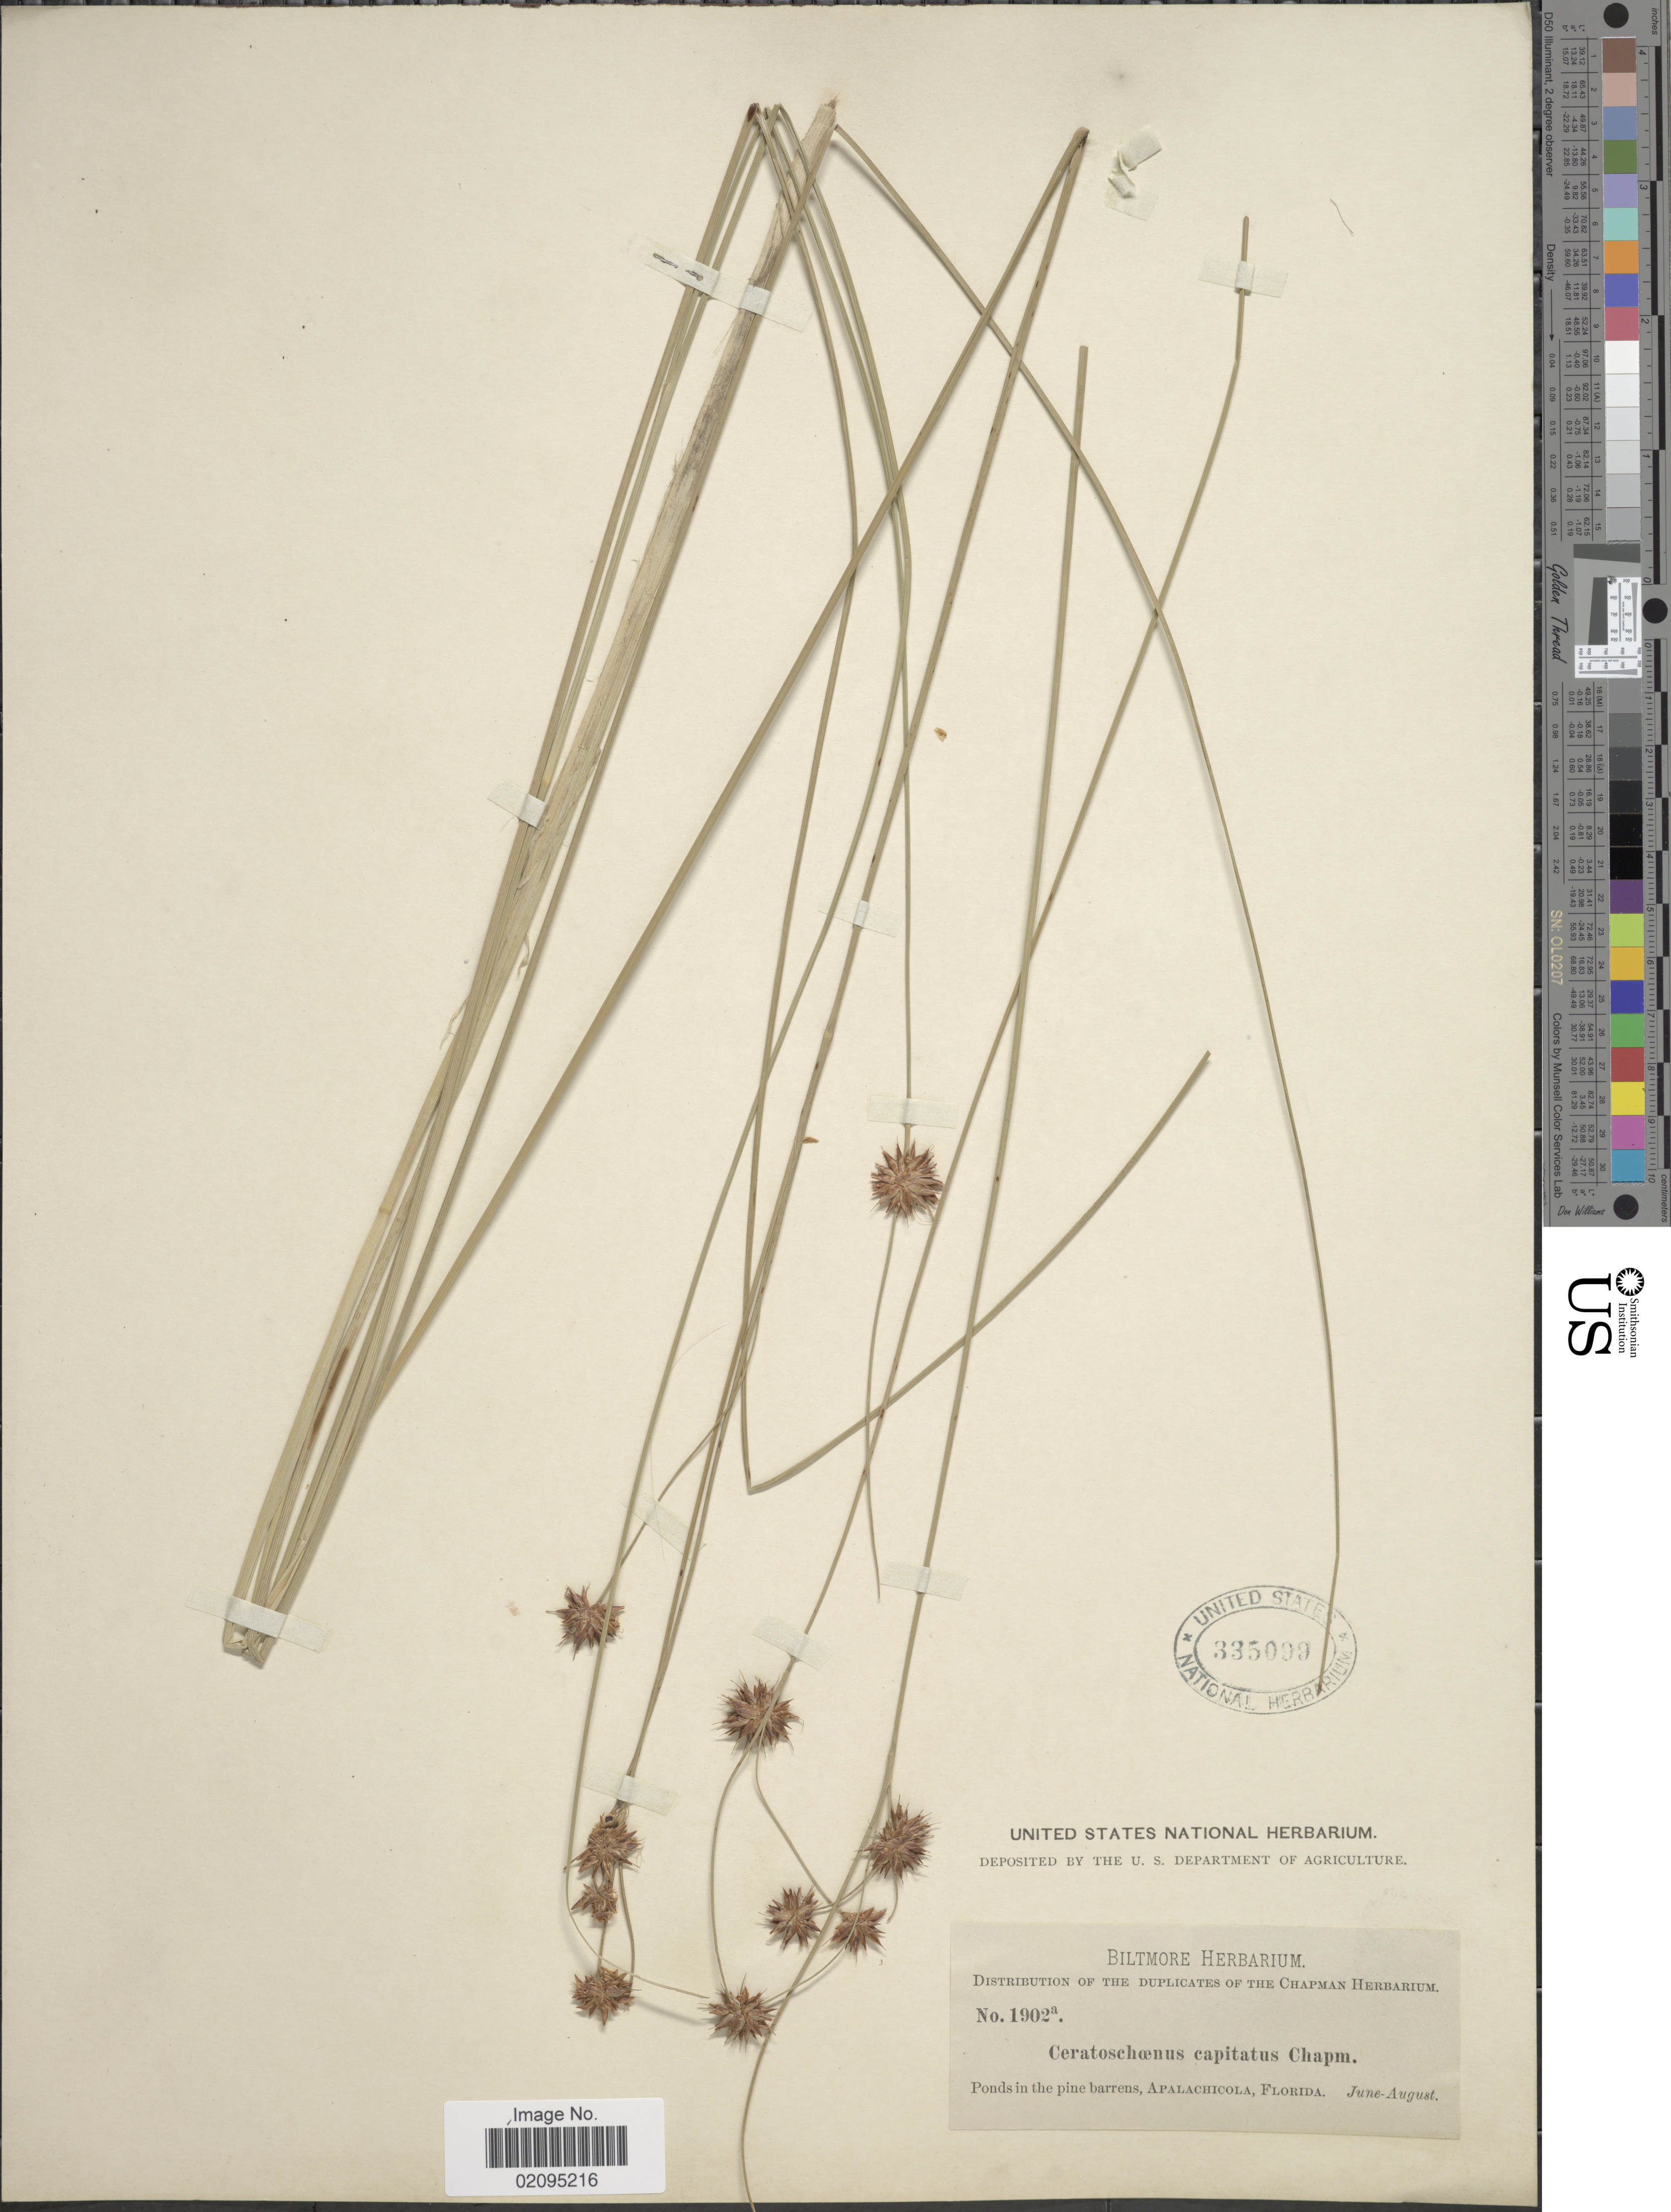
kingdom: Plantae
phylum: Tracheophyta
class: Liliopsida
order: Poales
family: Cyperaceae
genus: Rhynchospora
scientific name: Rhynchospora tracyi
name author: Britton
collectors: ex herb. Biltmore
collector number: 1902a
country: United States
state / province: Florida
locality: Ponds in the pine barrens, Apalachicola.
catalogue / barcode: US 335099